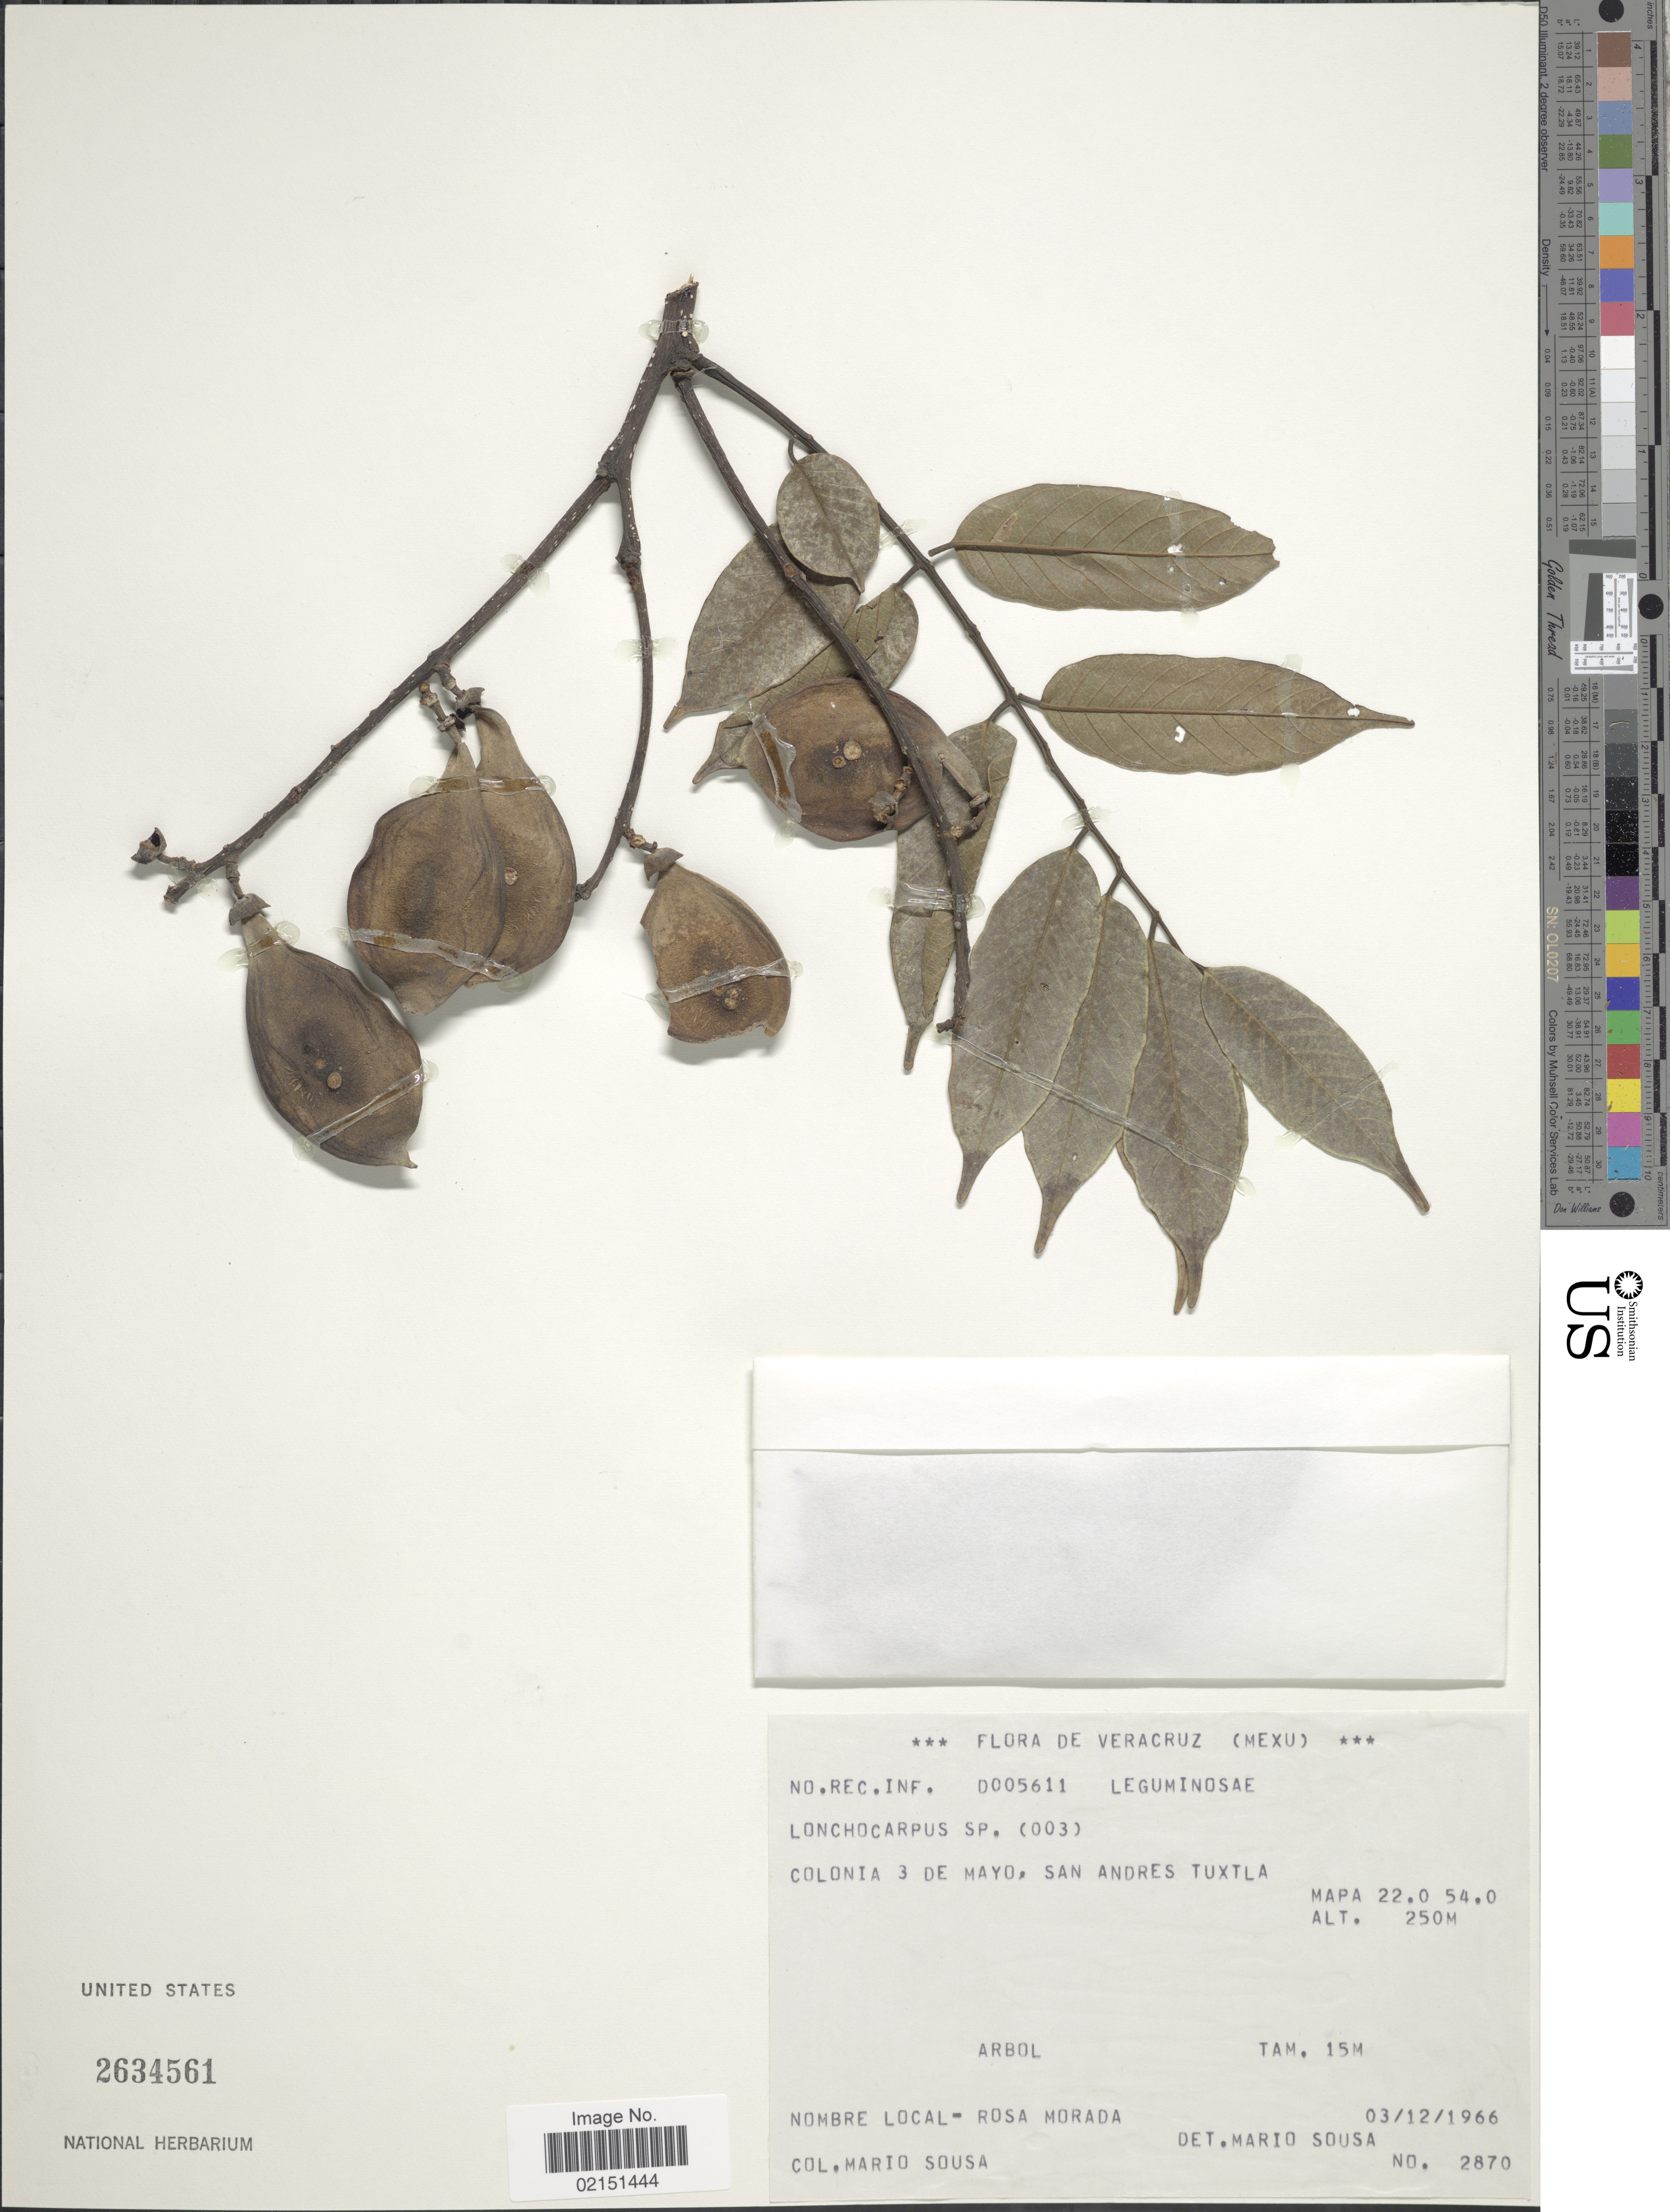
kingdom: Plantae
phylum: Tracheophyta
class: Magnoliopsida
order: Fabales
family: Fabaceae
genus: Lonchocarpus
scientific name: Lonchocarpus cruentus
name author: Lundell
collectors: M. Sousa S.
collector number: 2870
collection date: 1966-12-03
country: Mexico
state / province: Veracruz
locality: Colonia 3 de Mayo, San Andres Tuxtla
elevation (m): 250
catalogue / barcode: US 2634561